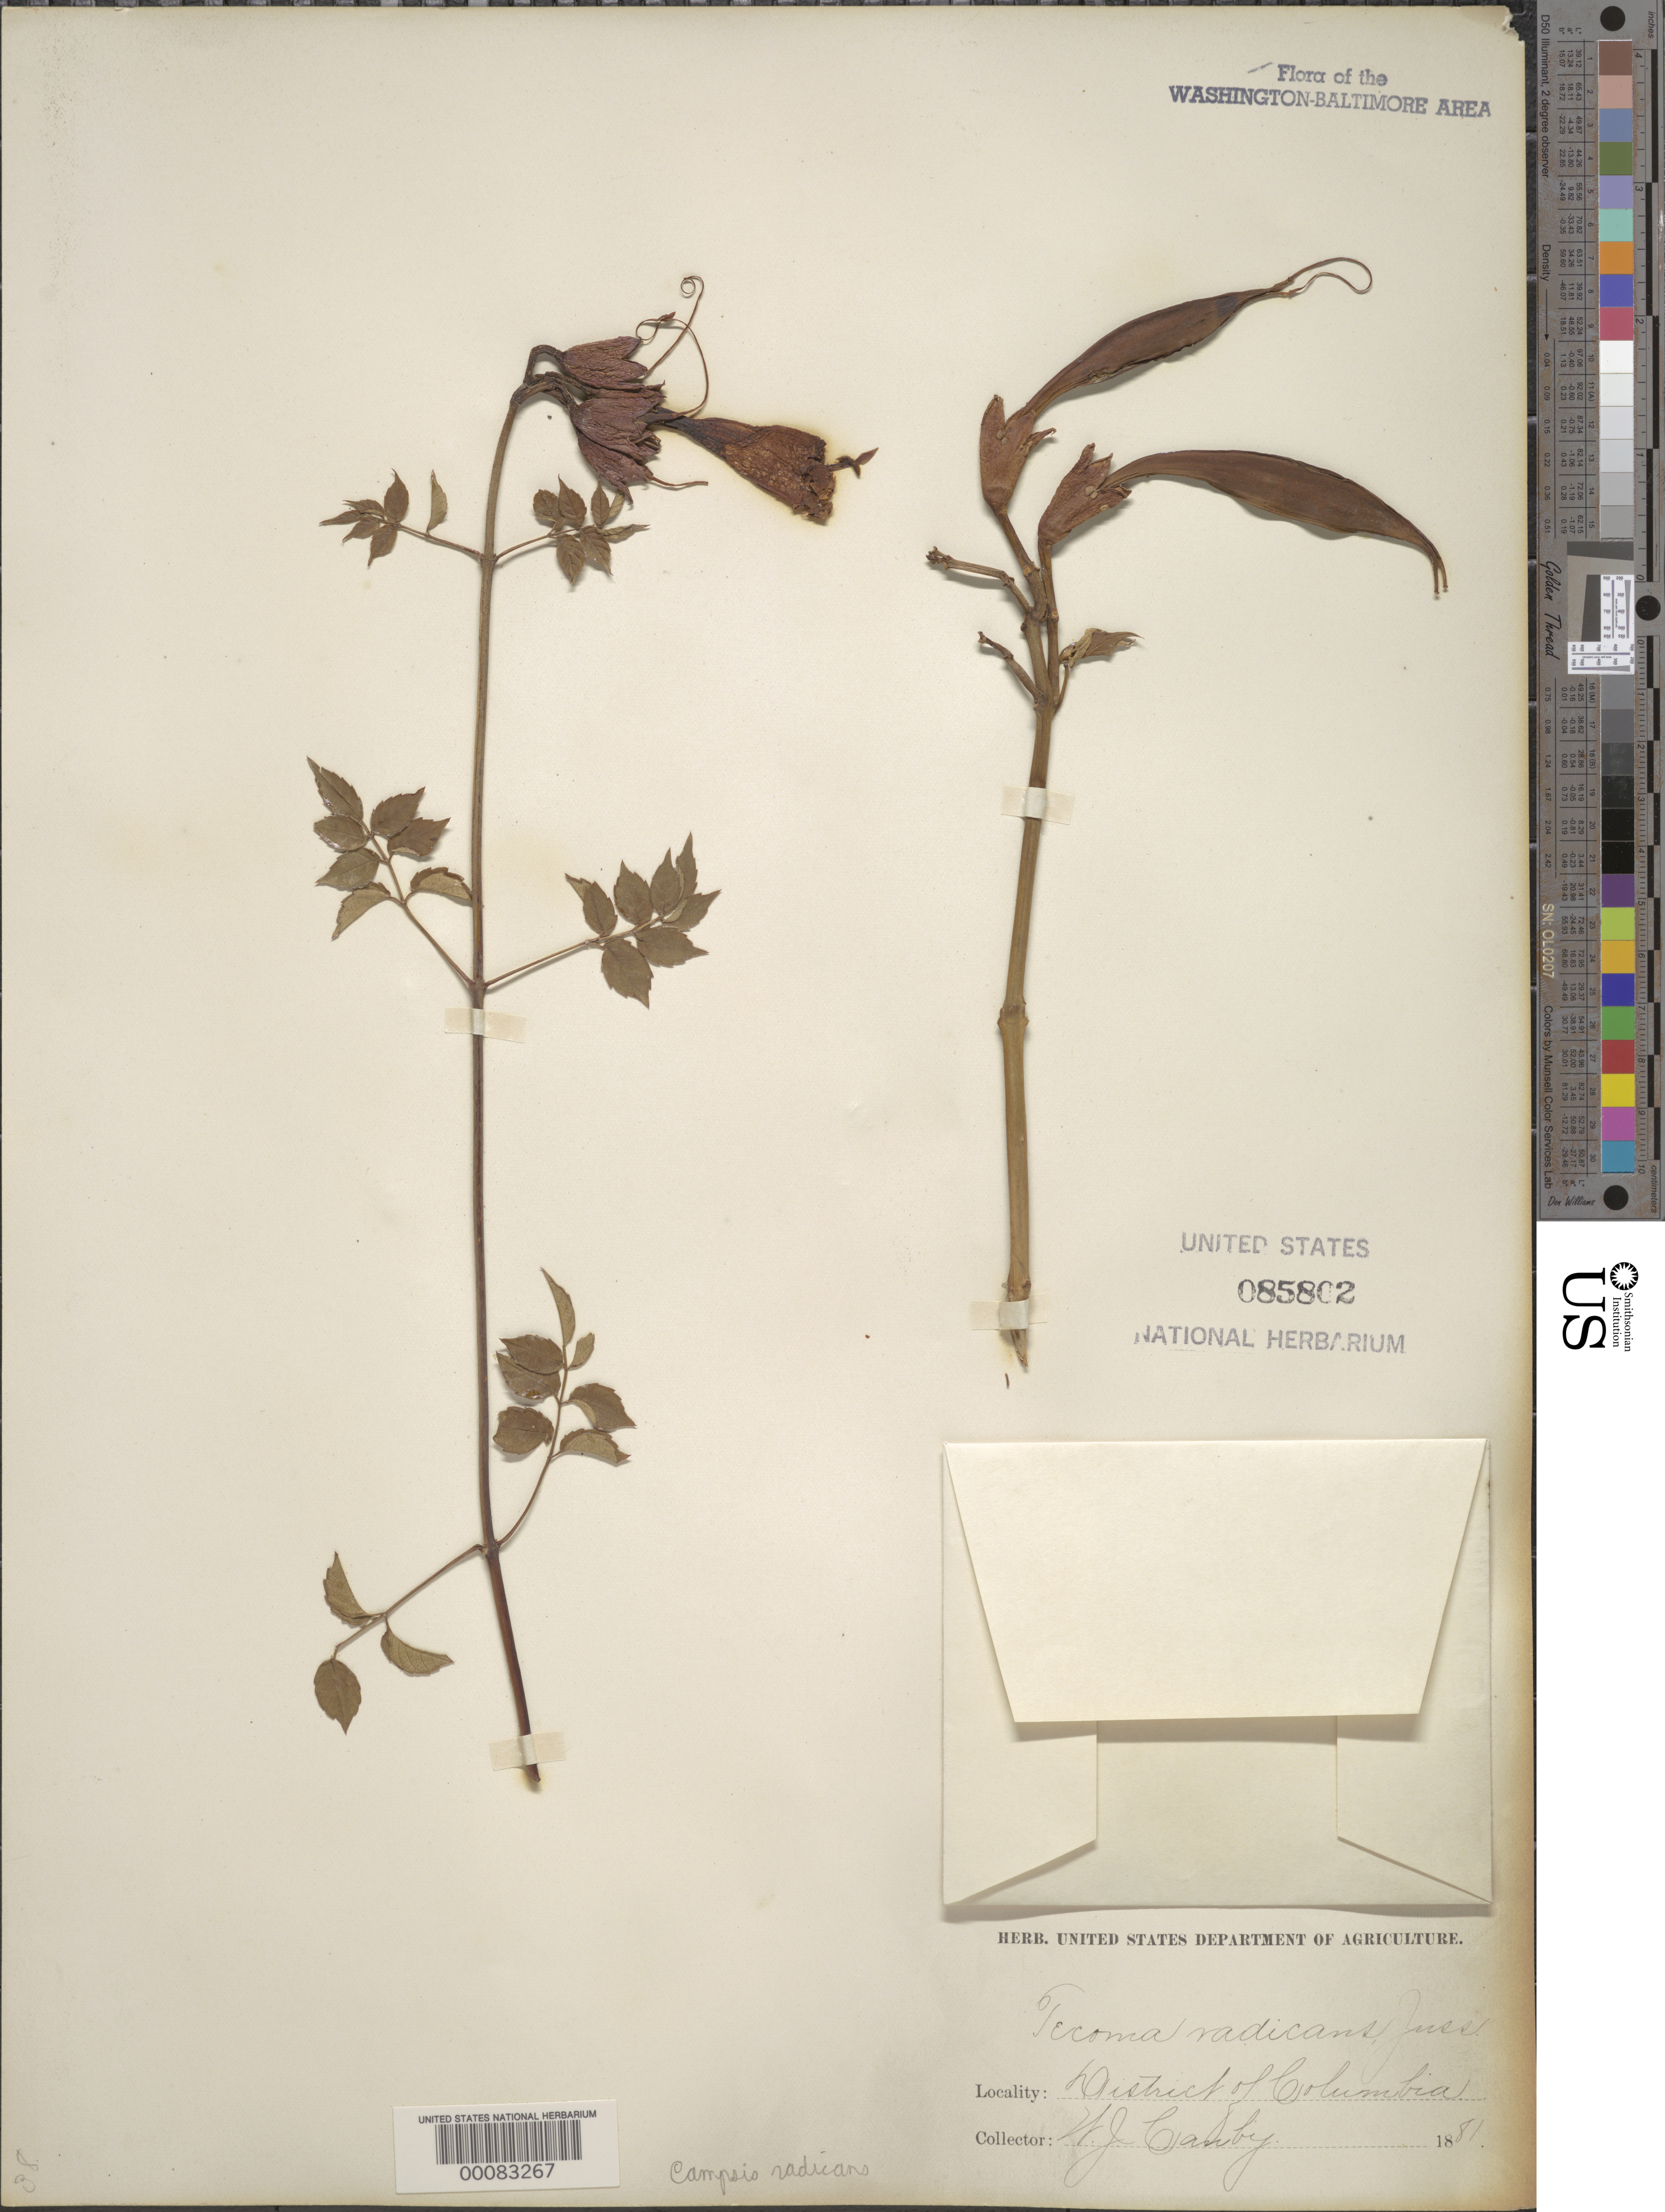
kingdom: Plantae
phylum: Tracheophyta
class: Magnoliopsida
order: Lamiales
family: Bignoniaceae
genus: Campsis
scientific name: Campsis radicans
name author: (L.) Seem.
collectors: W. Canby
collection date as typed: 1881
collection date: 1881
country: United States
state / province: District of Columbia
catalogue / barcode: US 85802